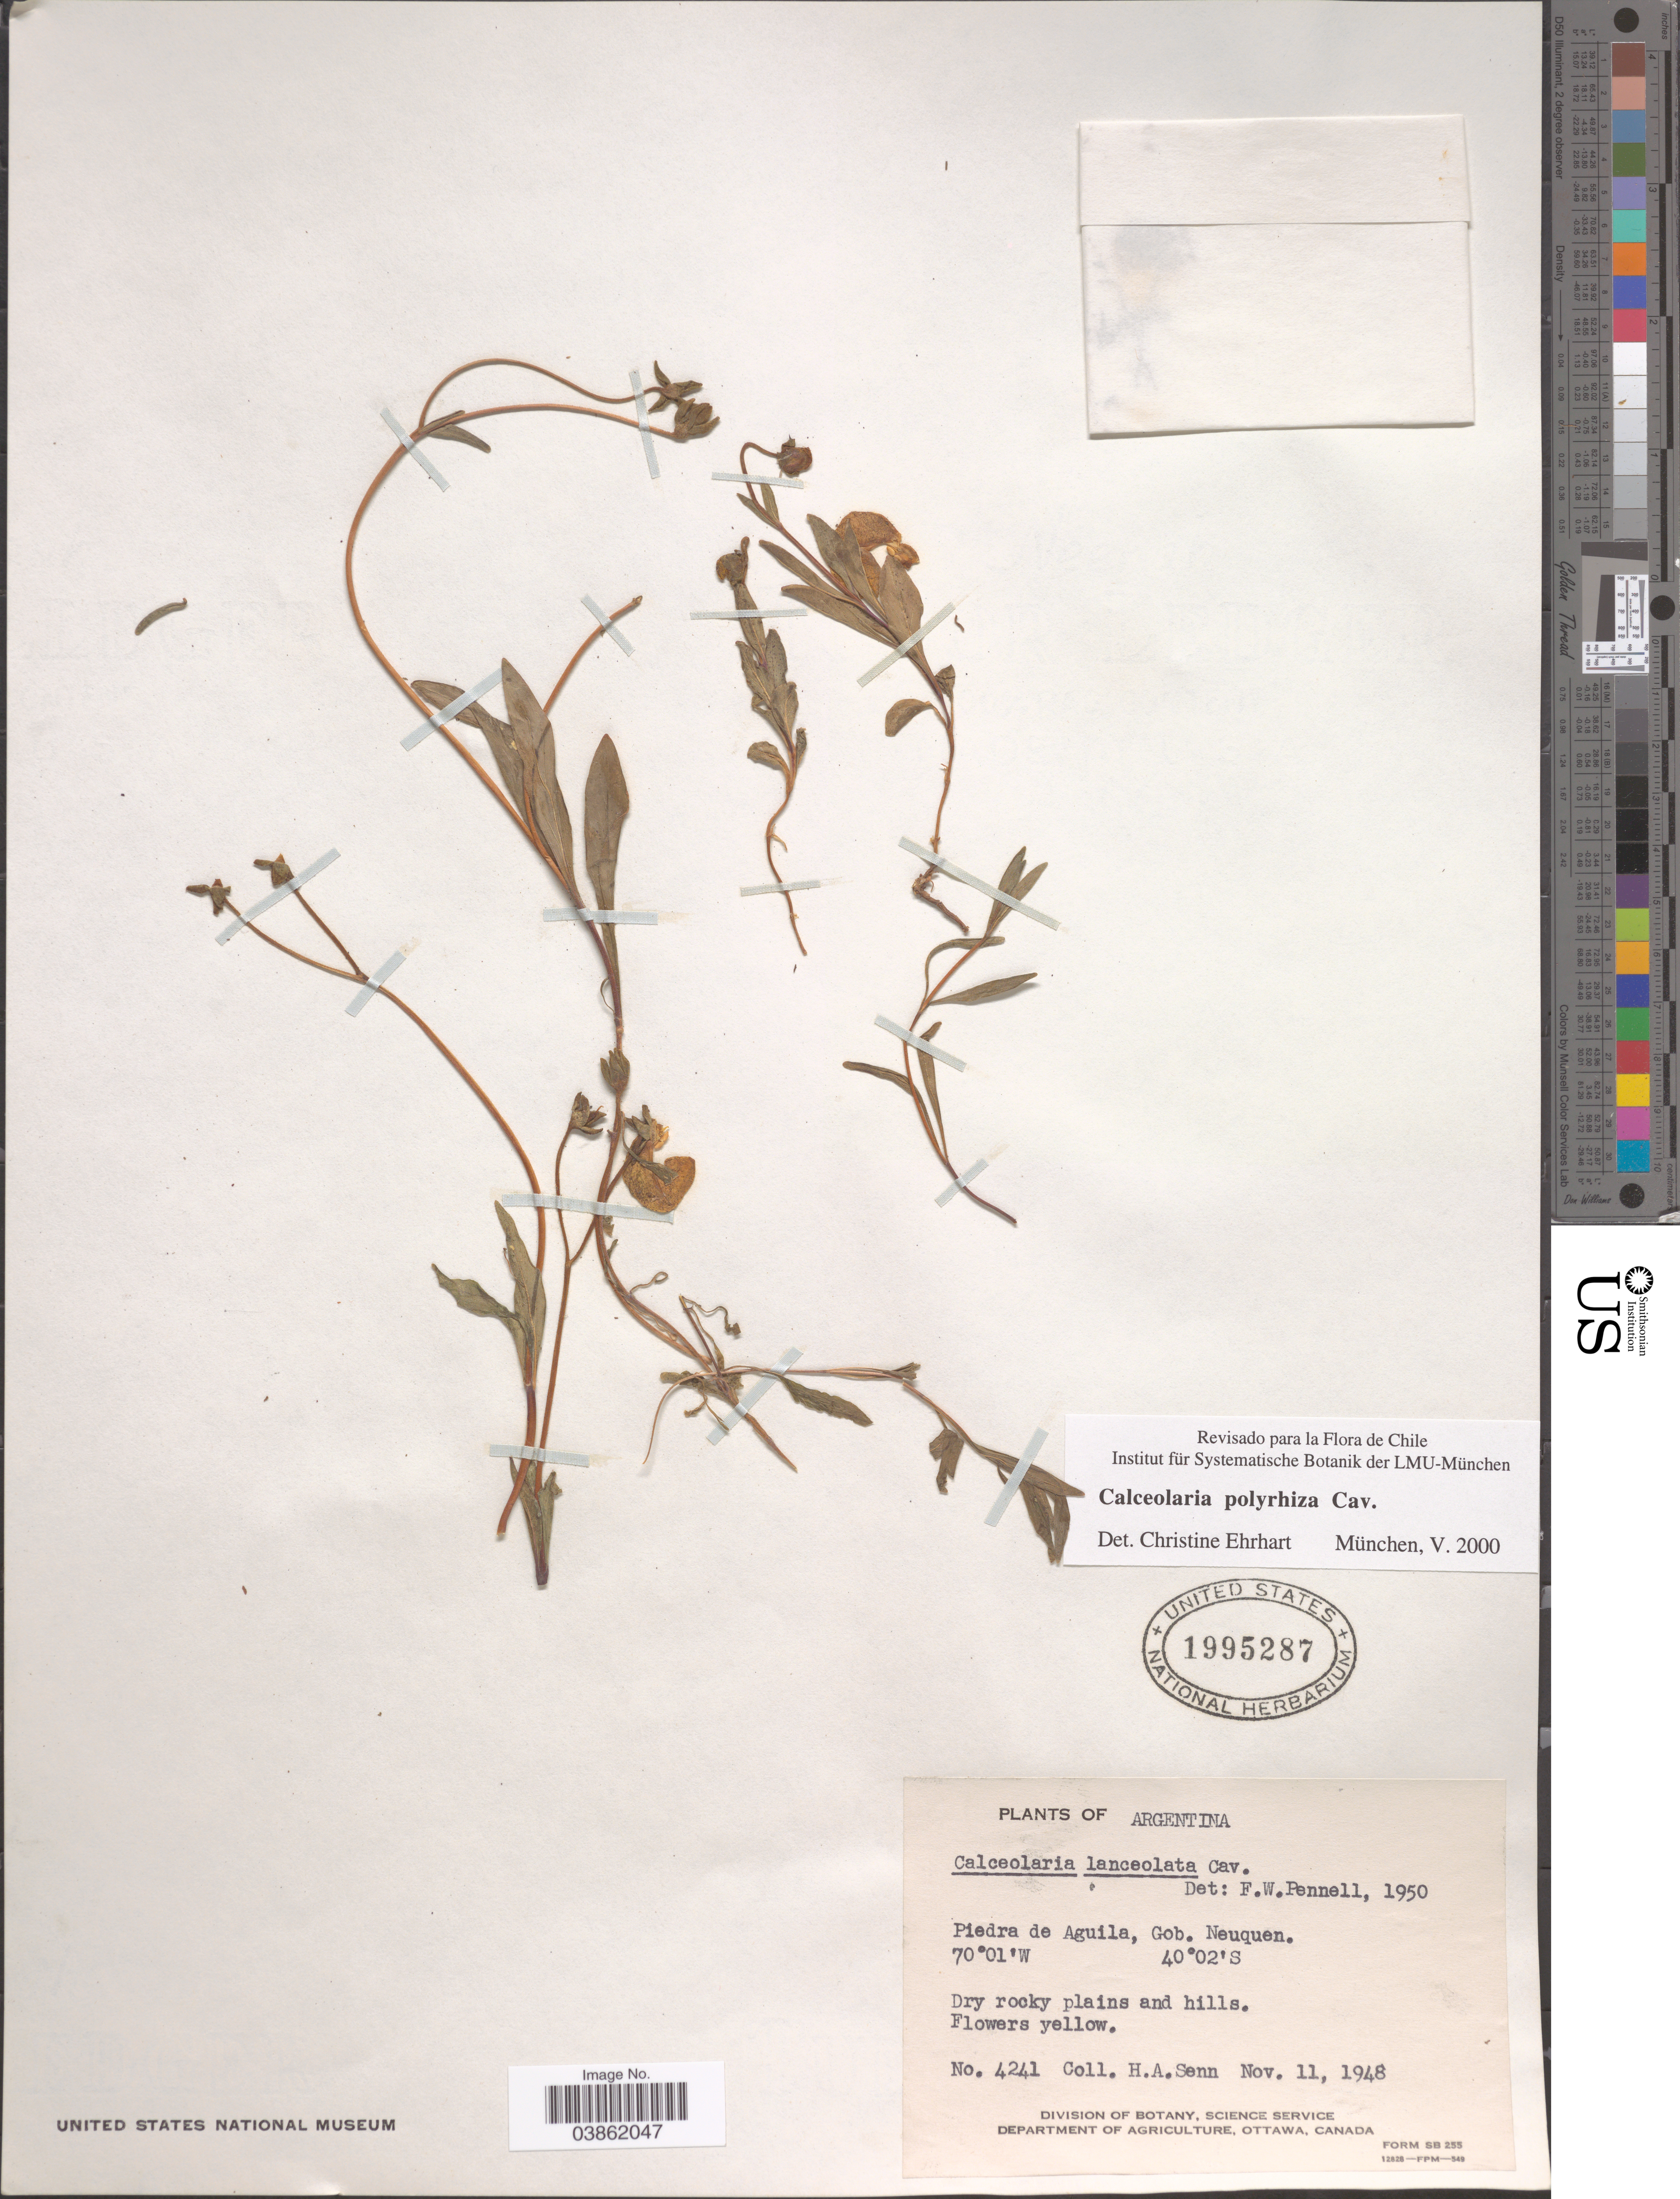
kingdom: Plantae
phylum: Tracheophyta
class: Magnoliopsida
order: Lamiales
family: Calceolariaceae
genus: Calceolaria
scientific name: Calceolaria polyrhiza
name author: Cav.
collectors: H. Senn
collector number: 4241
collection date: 1948-11-11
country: Argentina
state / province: Neuquen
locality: Piedra de Aguila, Gob. Neuquen.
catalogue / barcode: US 1995287